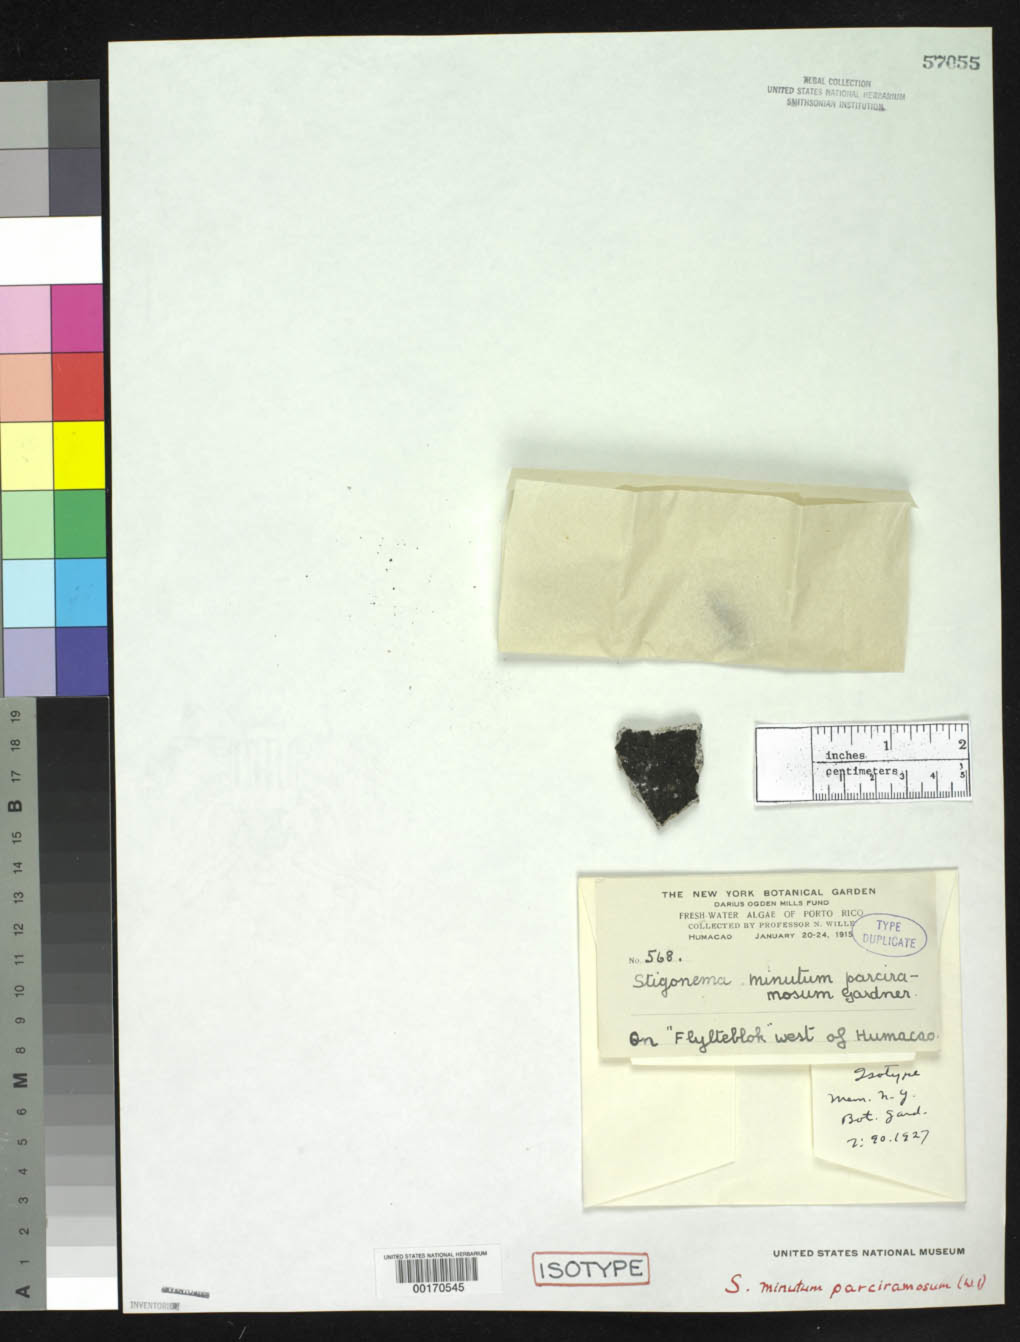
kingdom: Bacteria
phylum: Cyanobacteria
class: Cyanobacteriia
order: Cyanobacteriales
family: Stigonemataceae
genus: Stigonema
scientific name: Stigonema minutum var. parciramosum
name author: N.L. Gardner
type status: Isotype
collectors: N. Wille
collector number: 568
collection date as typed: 20 Jan 1915 to 24 Jan 1915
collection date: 1915-01-20/1915-01-24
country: Puerto Rico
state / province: Humacao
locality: West of Humacao.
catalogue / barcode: US 57055